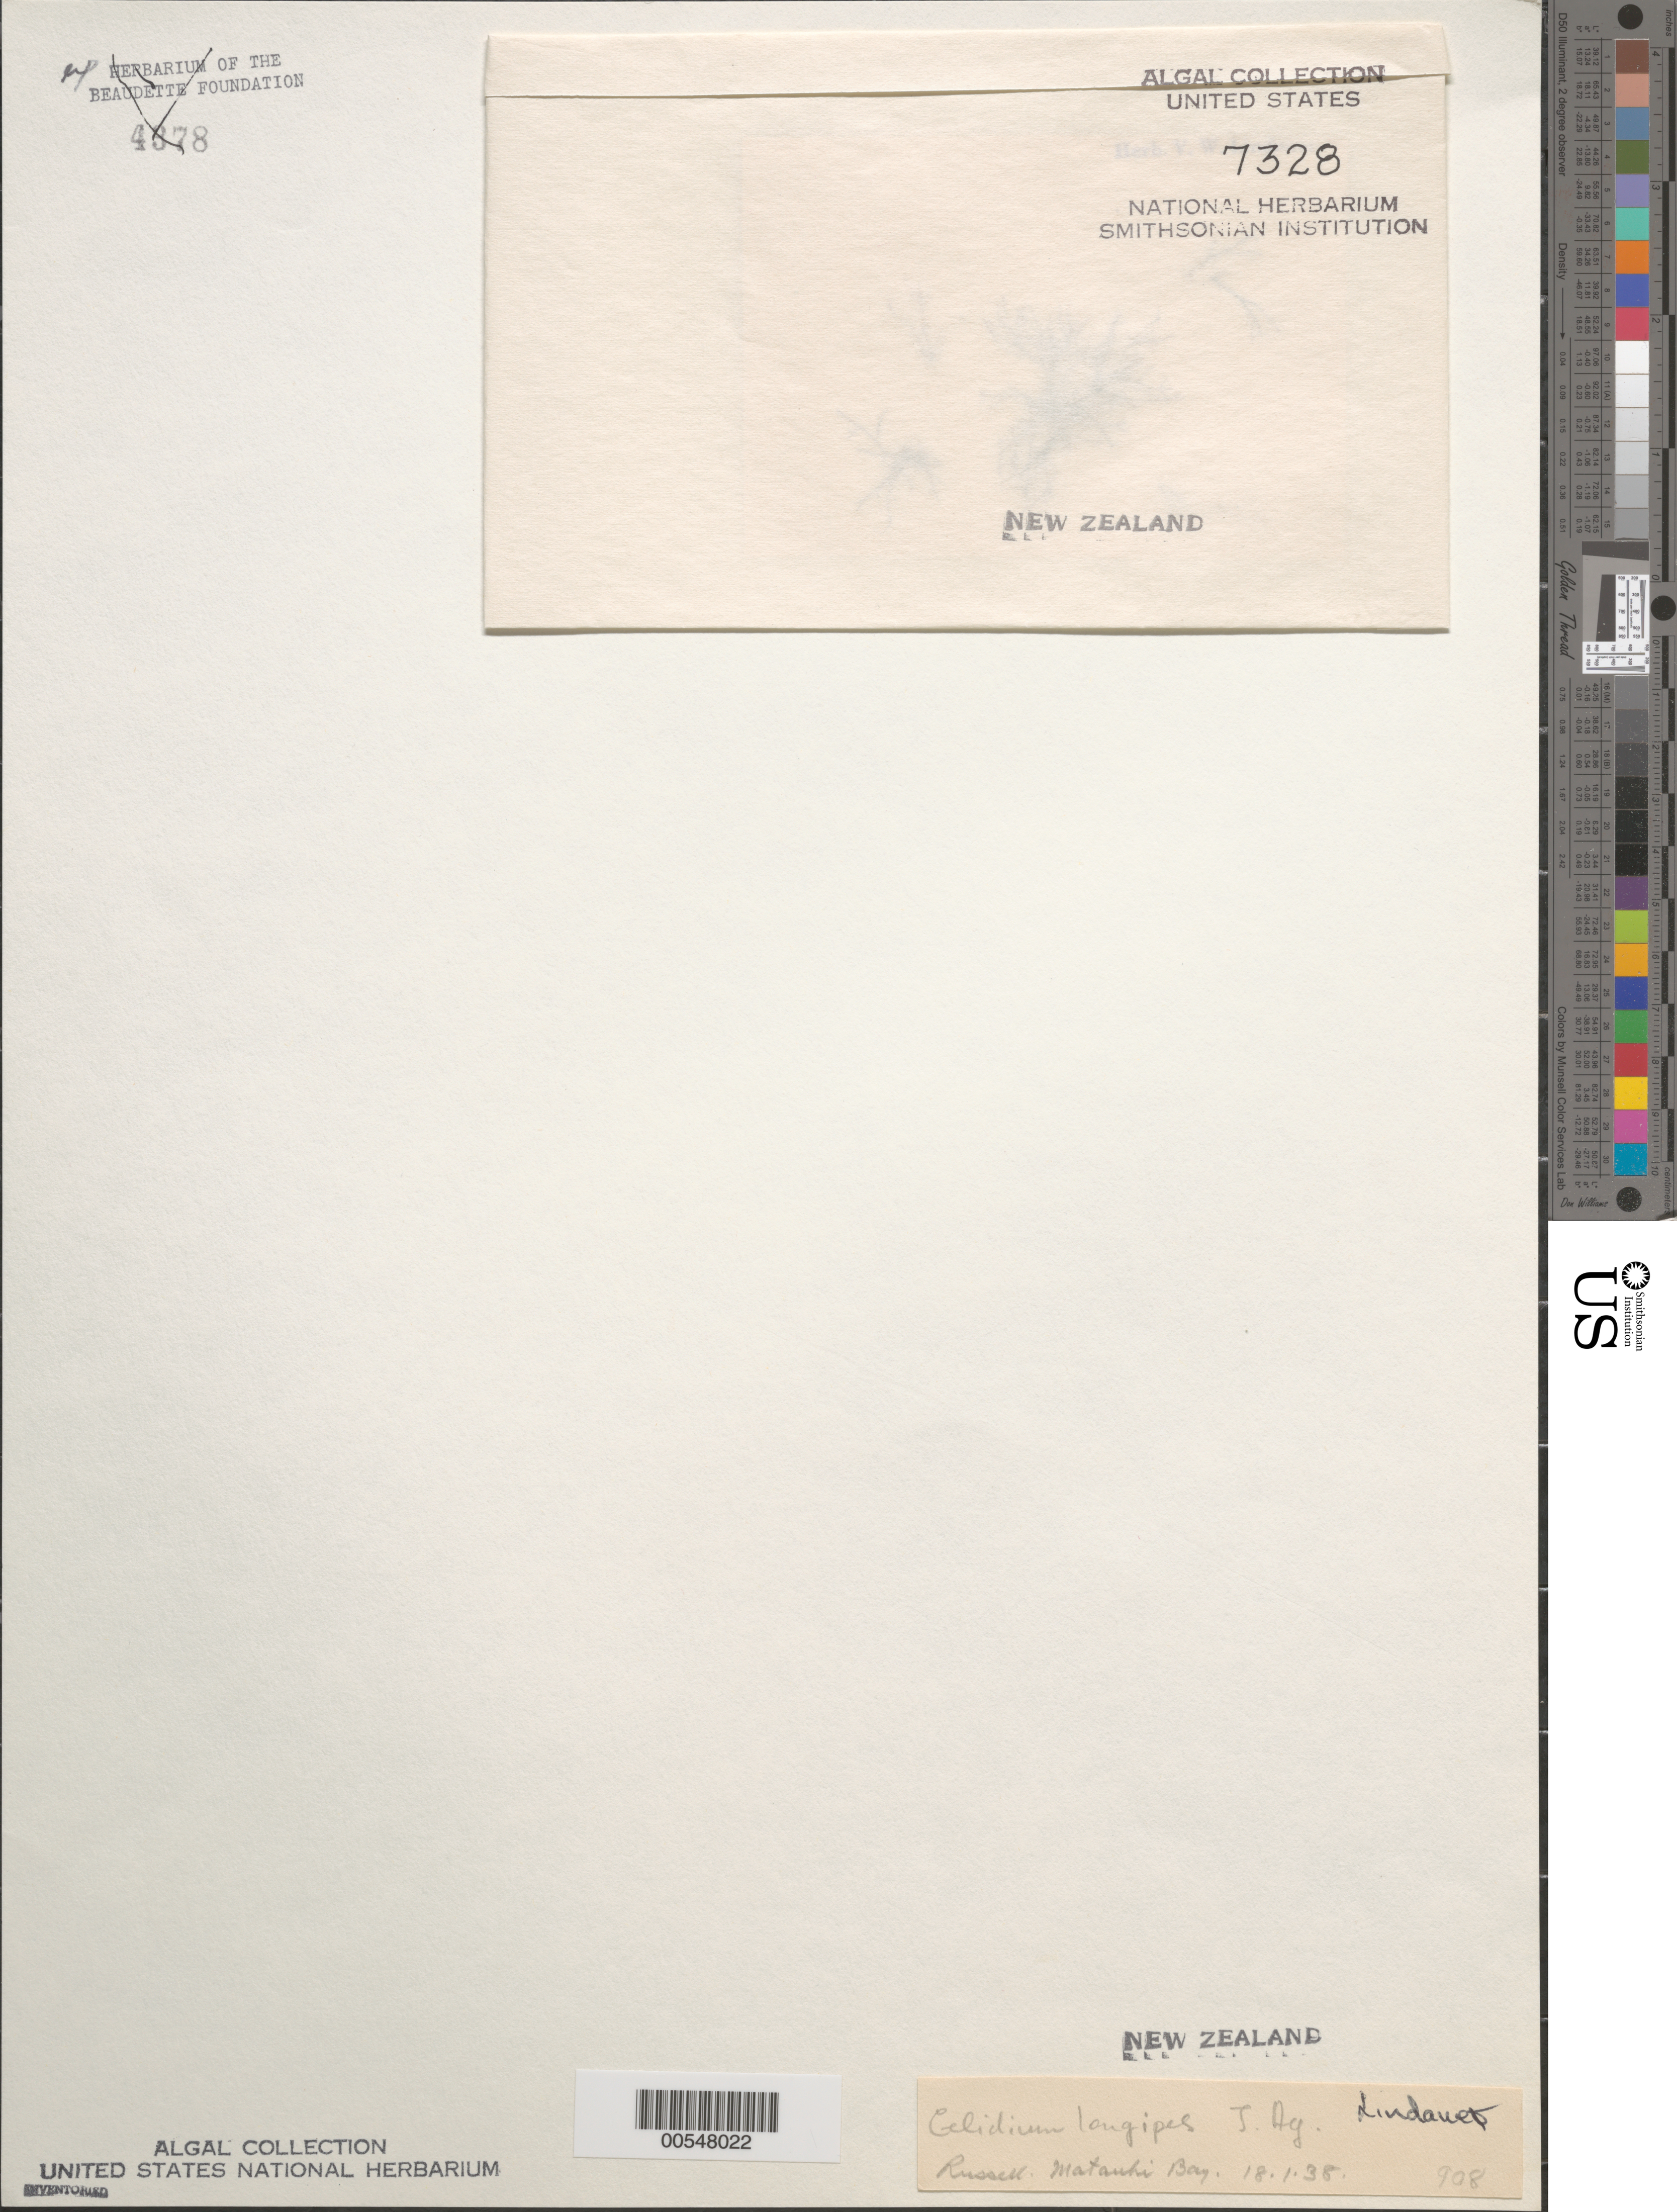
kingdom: Plantae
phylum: Rhodophyta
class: Florideophyceae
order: Gelidiales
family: Gelidiaceae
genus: Gelidium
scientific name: Gelidium longipes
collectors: V. Lindauer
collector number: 908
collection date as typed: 18 Jan 1938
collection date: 1938-01-18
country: New Zealand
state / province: Northland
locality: Russell, matauri bay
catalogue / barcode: US 7328